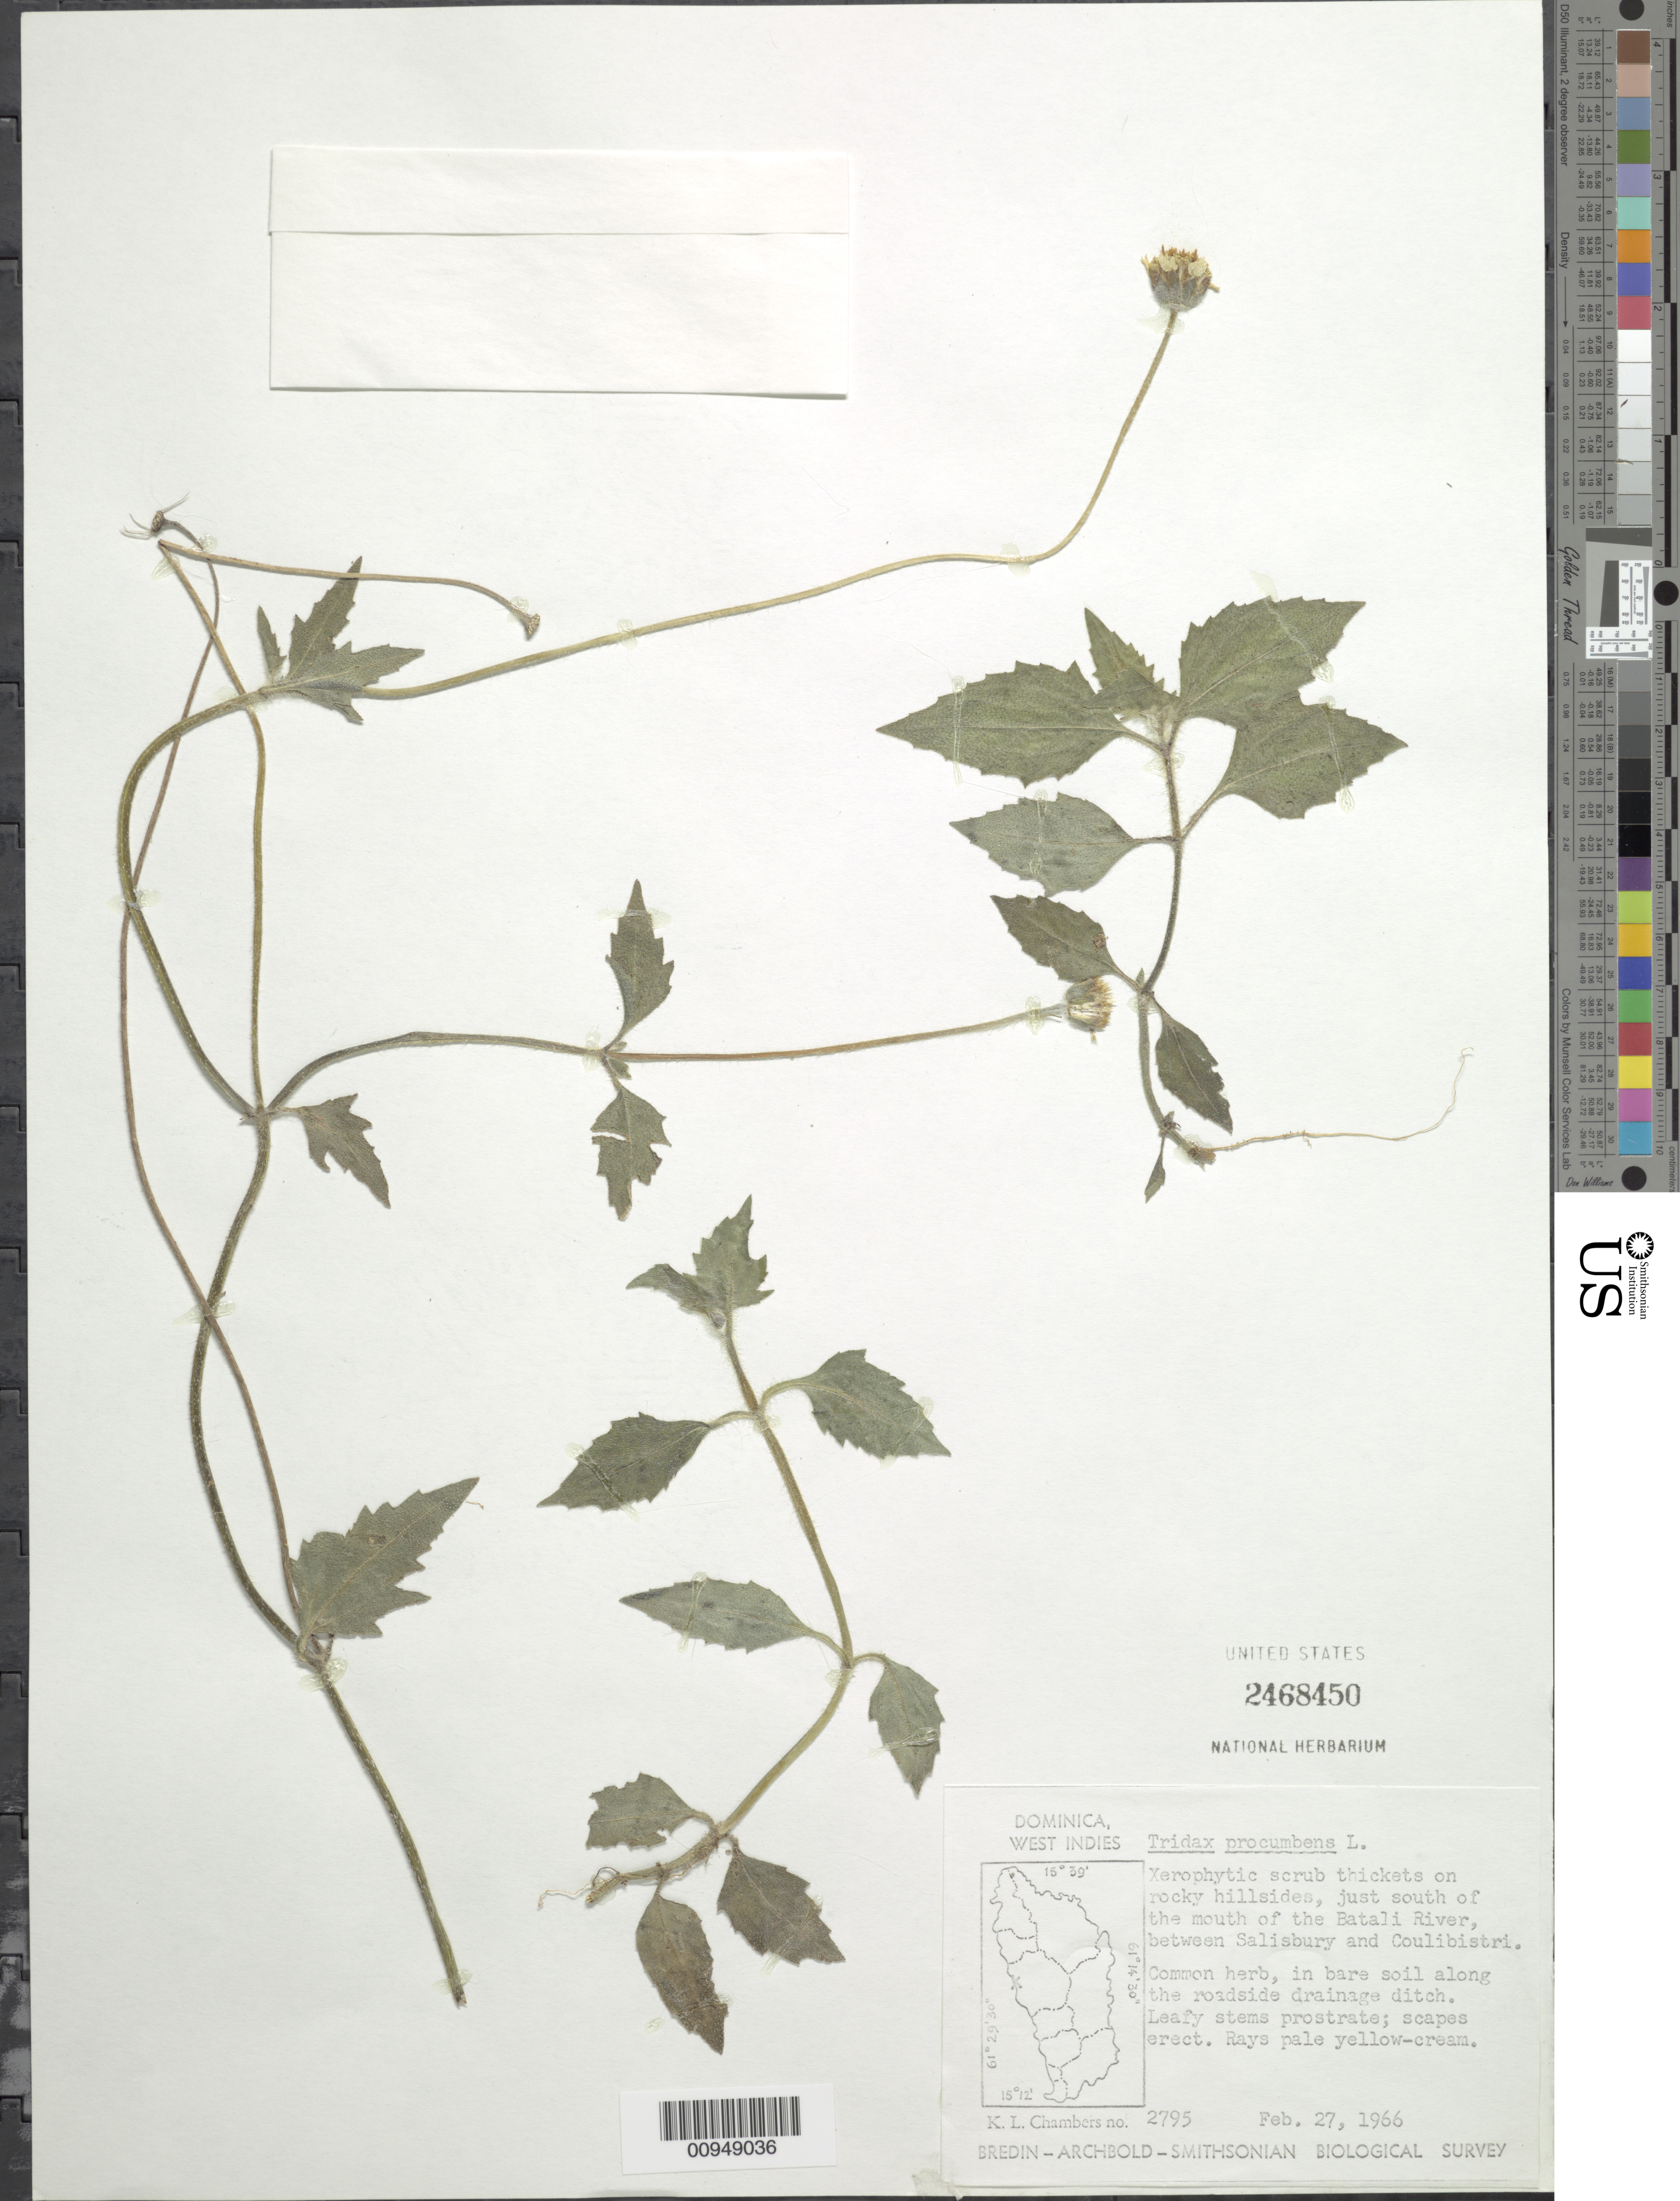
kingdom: Plantae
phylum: Tracheophyta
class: Magnoliopsida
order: Asterales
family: Asteraceae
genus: Tridax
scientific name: Tridax procumbens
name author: L.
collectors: K. L. Chambers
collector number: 2795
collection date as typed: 27 Feb 1966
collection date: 1966-02-27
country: Dominica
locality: Thickets just S of the mouth of the Batali River between Salisbury and Coulibistri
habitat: In bare soil along the roadside drainage ditch, xerophytic scrub thickets on rocky hillside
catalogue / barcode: US 2468450